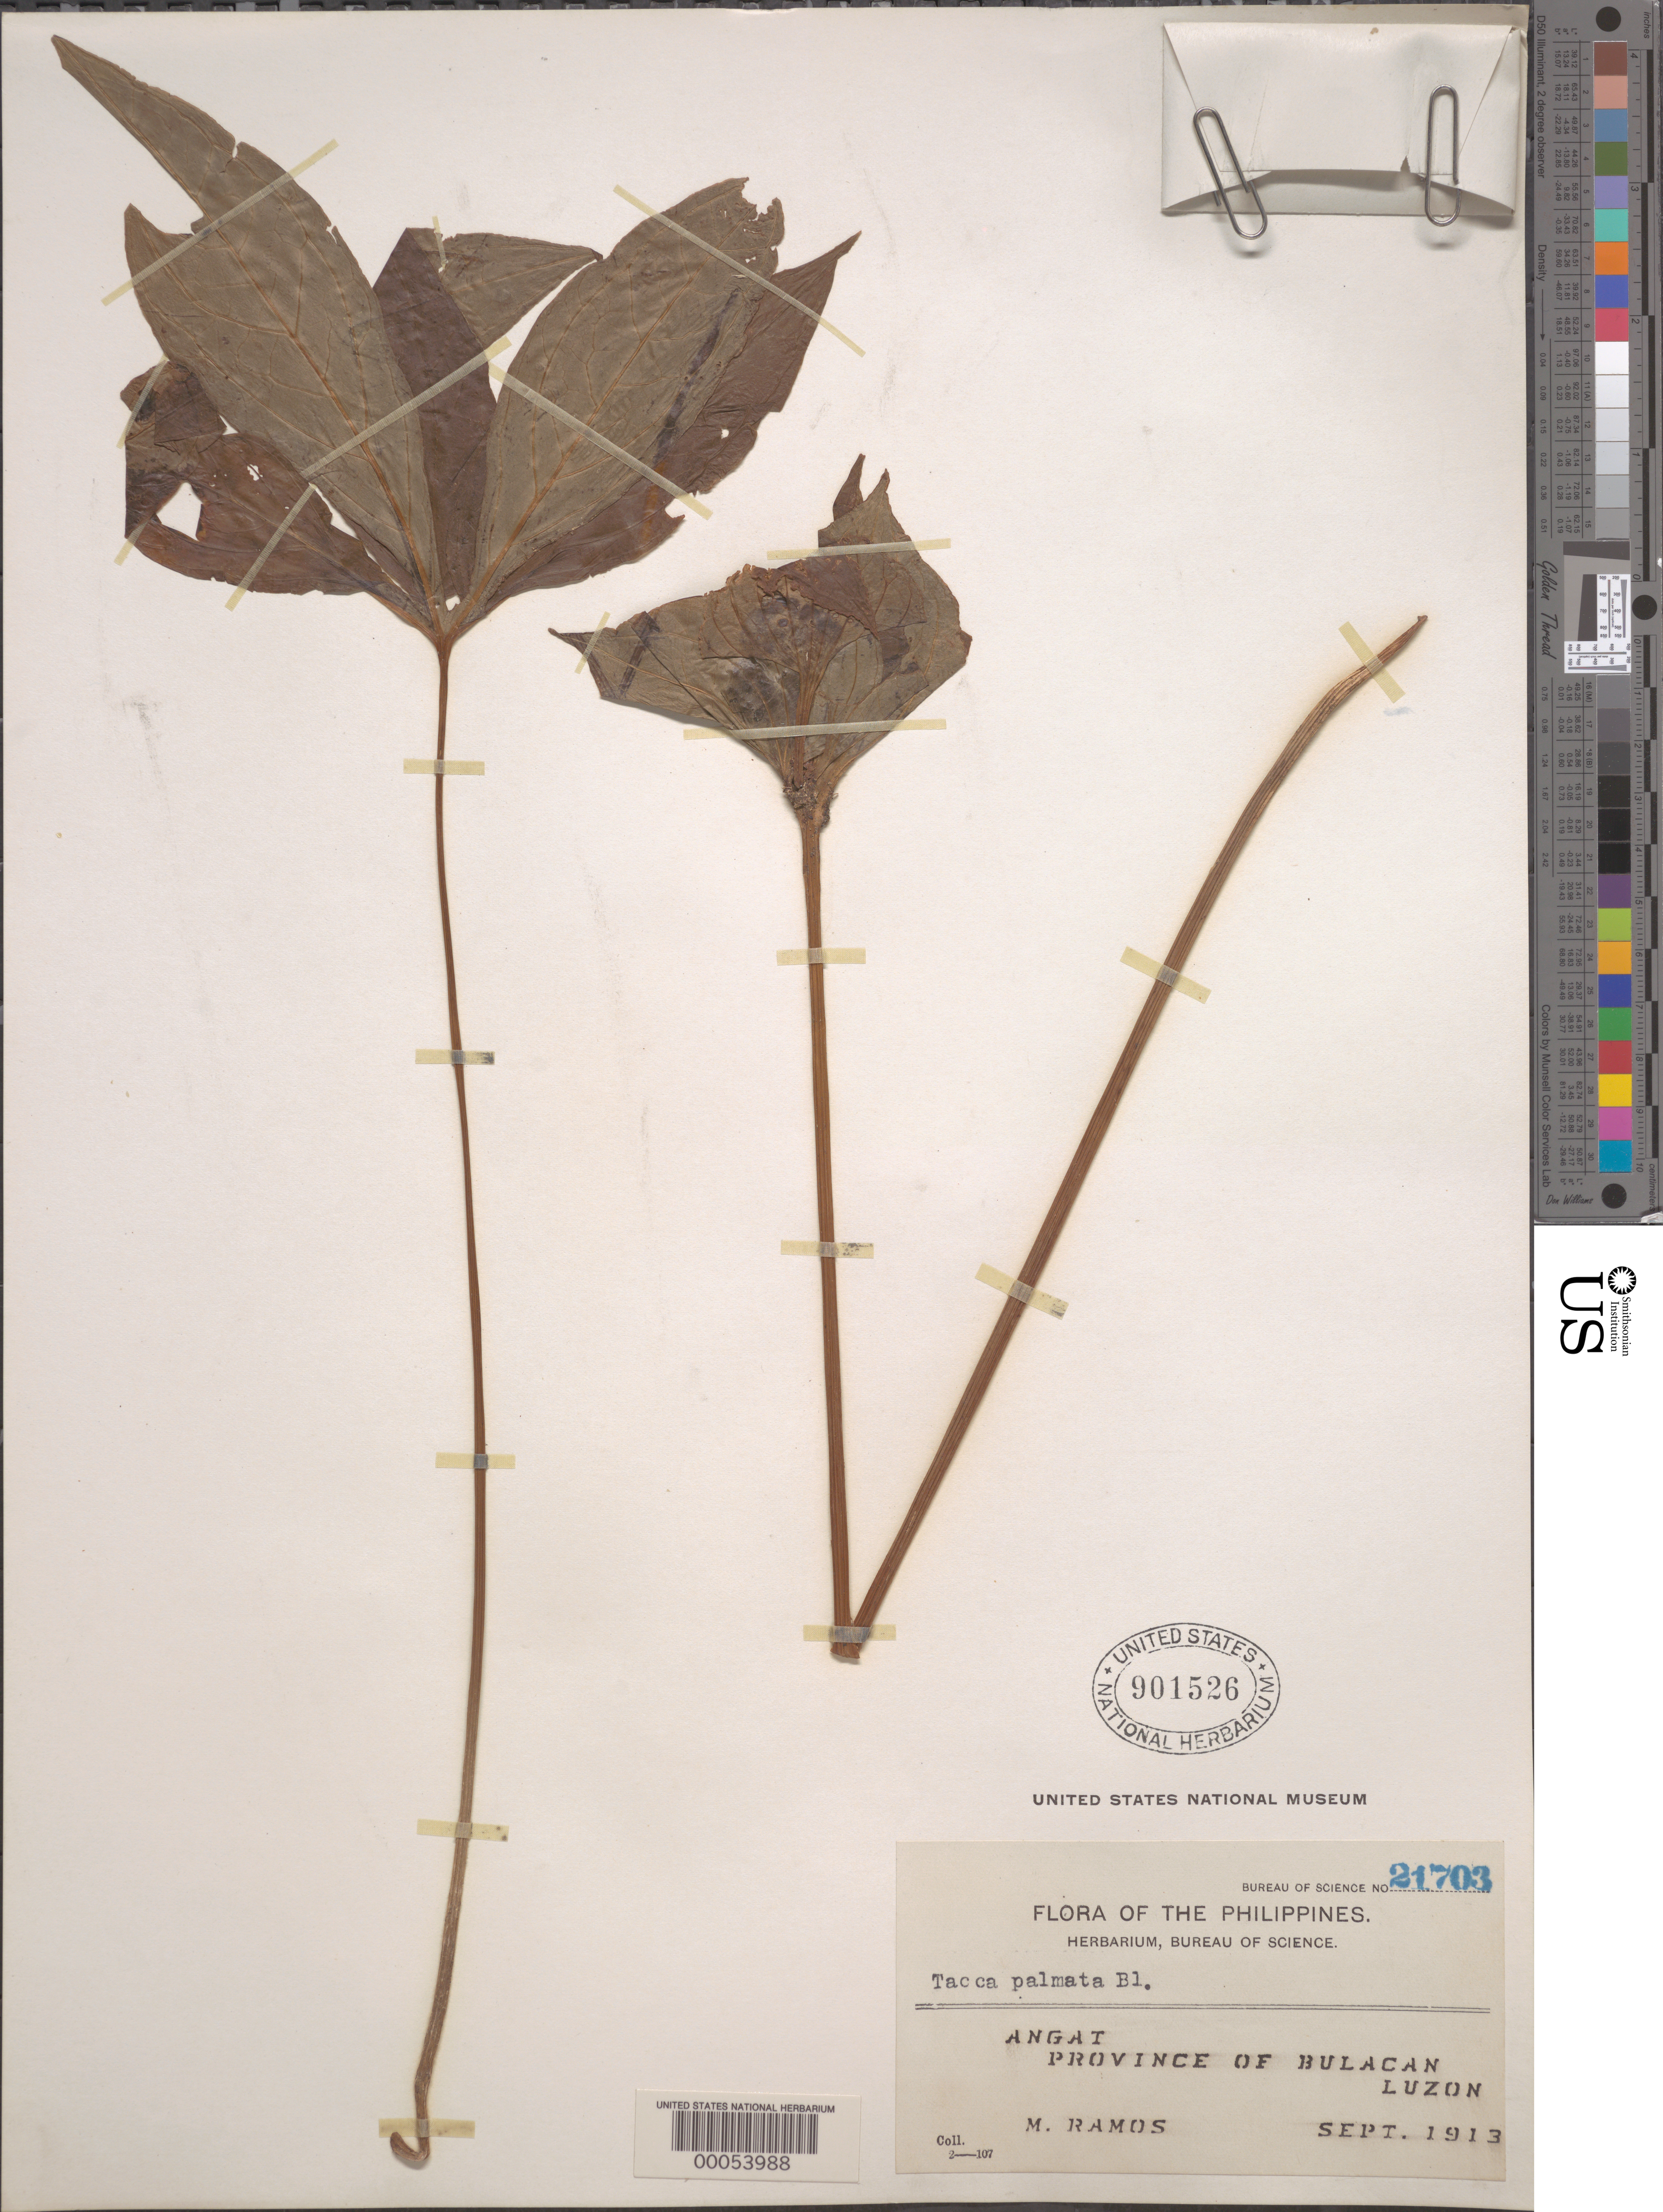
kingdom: Plantae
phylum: Tracheophyta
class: Liliopsida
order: Dioscoreales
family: Dioscoreaceae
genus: Tacca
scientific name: Tacca palmata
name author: Blume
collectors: M. Ramos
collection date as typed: Sep 1913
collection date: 1913-09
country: Philippines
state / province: Central Luzon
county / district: Bulacan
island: Luzon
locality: Angat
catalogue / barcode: US 901526